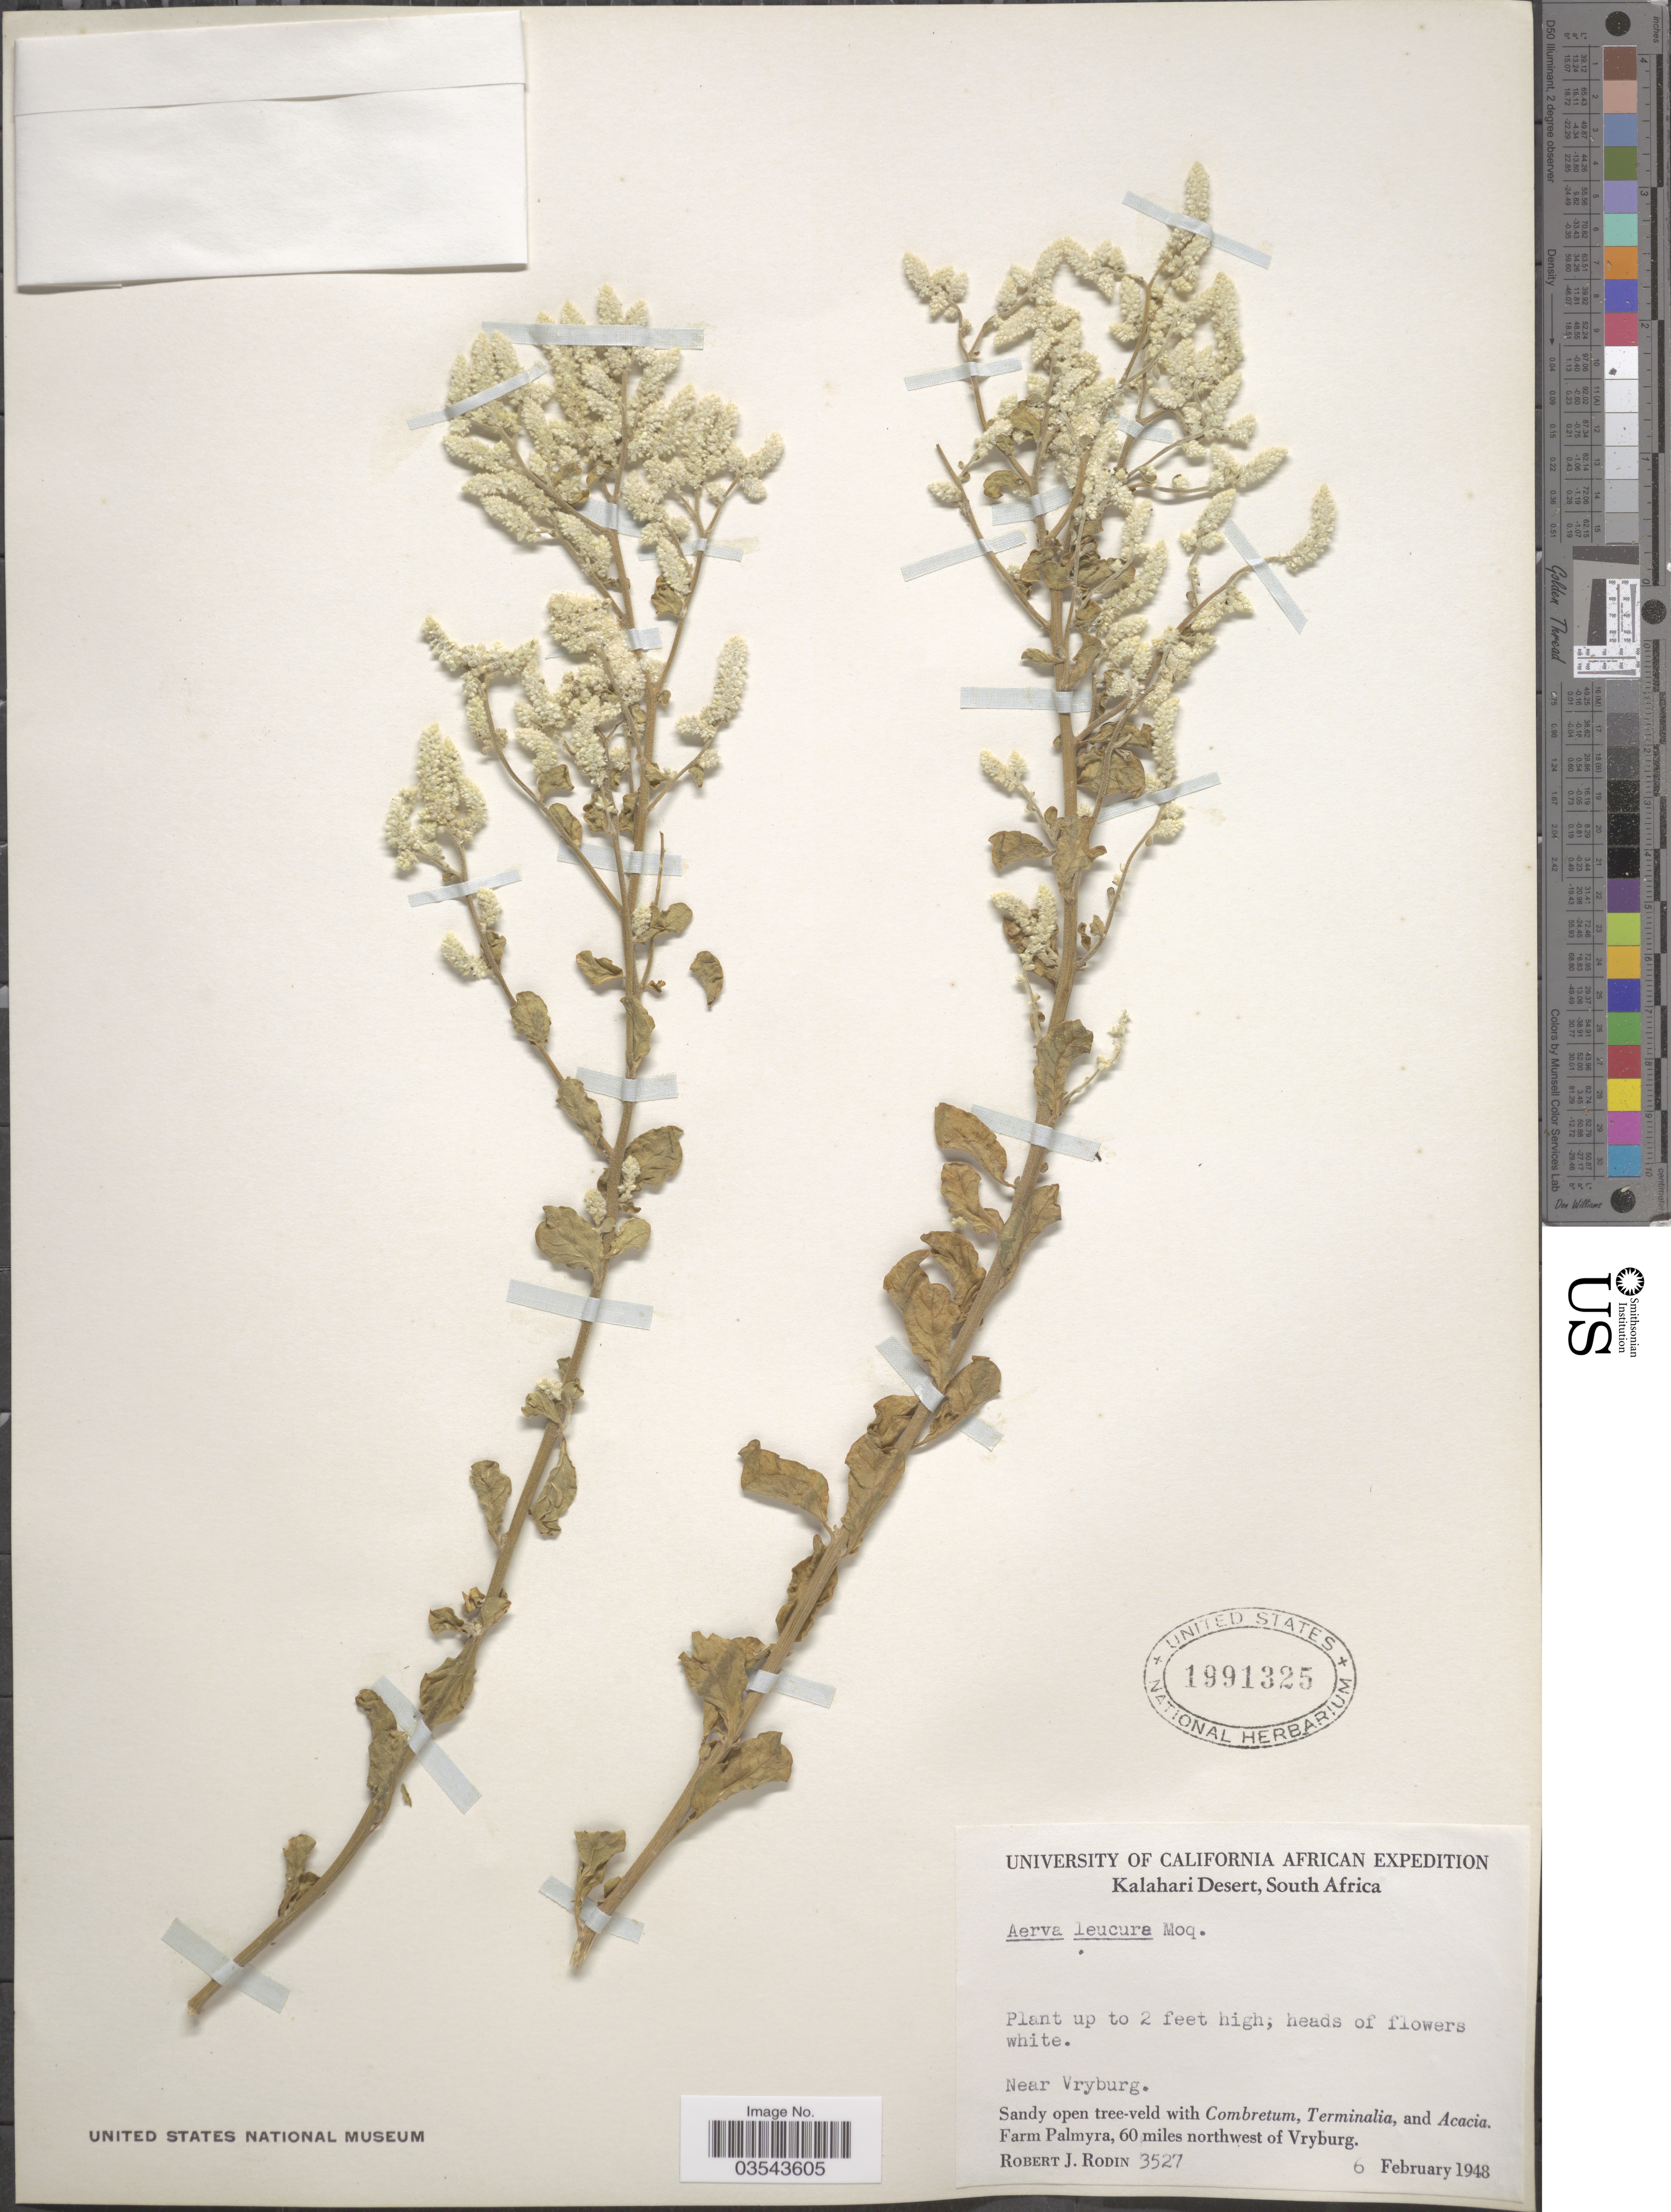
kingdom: Plantae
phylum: Tracheophyta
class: Magnoliopsida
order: Caryophyllales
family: Amaranthaceae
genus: Ouret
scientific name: Ouret lecura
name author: (Moq.) Kuntze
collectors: R. J. Rodin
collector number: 3527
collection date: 1948-02-06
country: South Africa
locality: Kalahari Desert. Near Vryburg. Farm Palmyra, 60 miles northwest of Vryburg.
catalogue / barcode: US 1991325